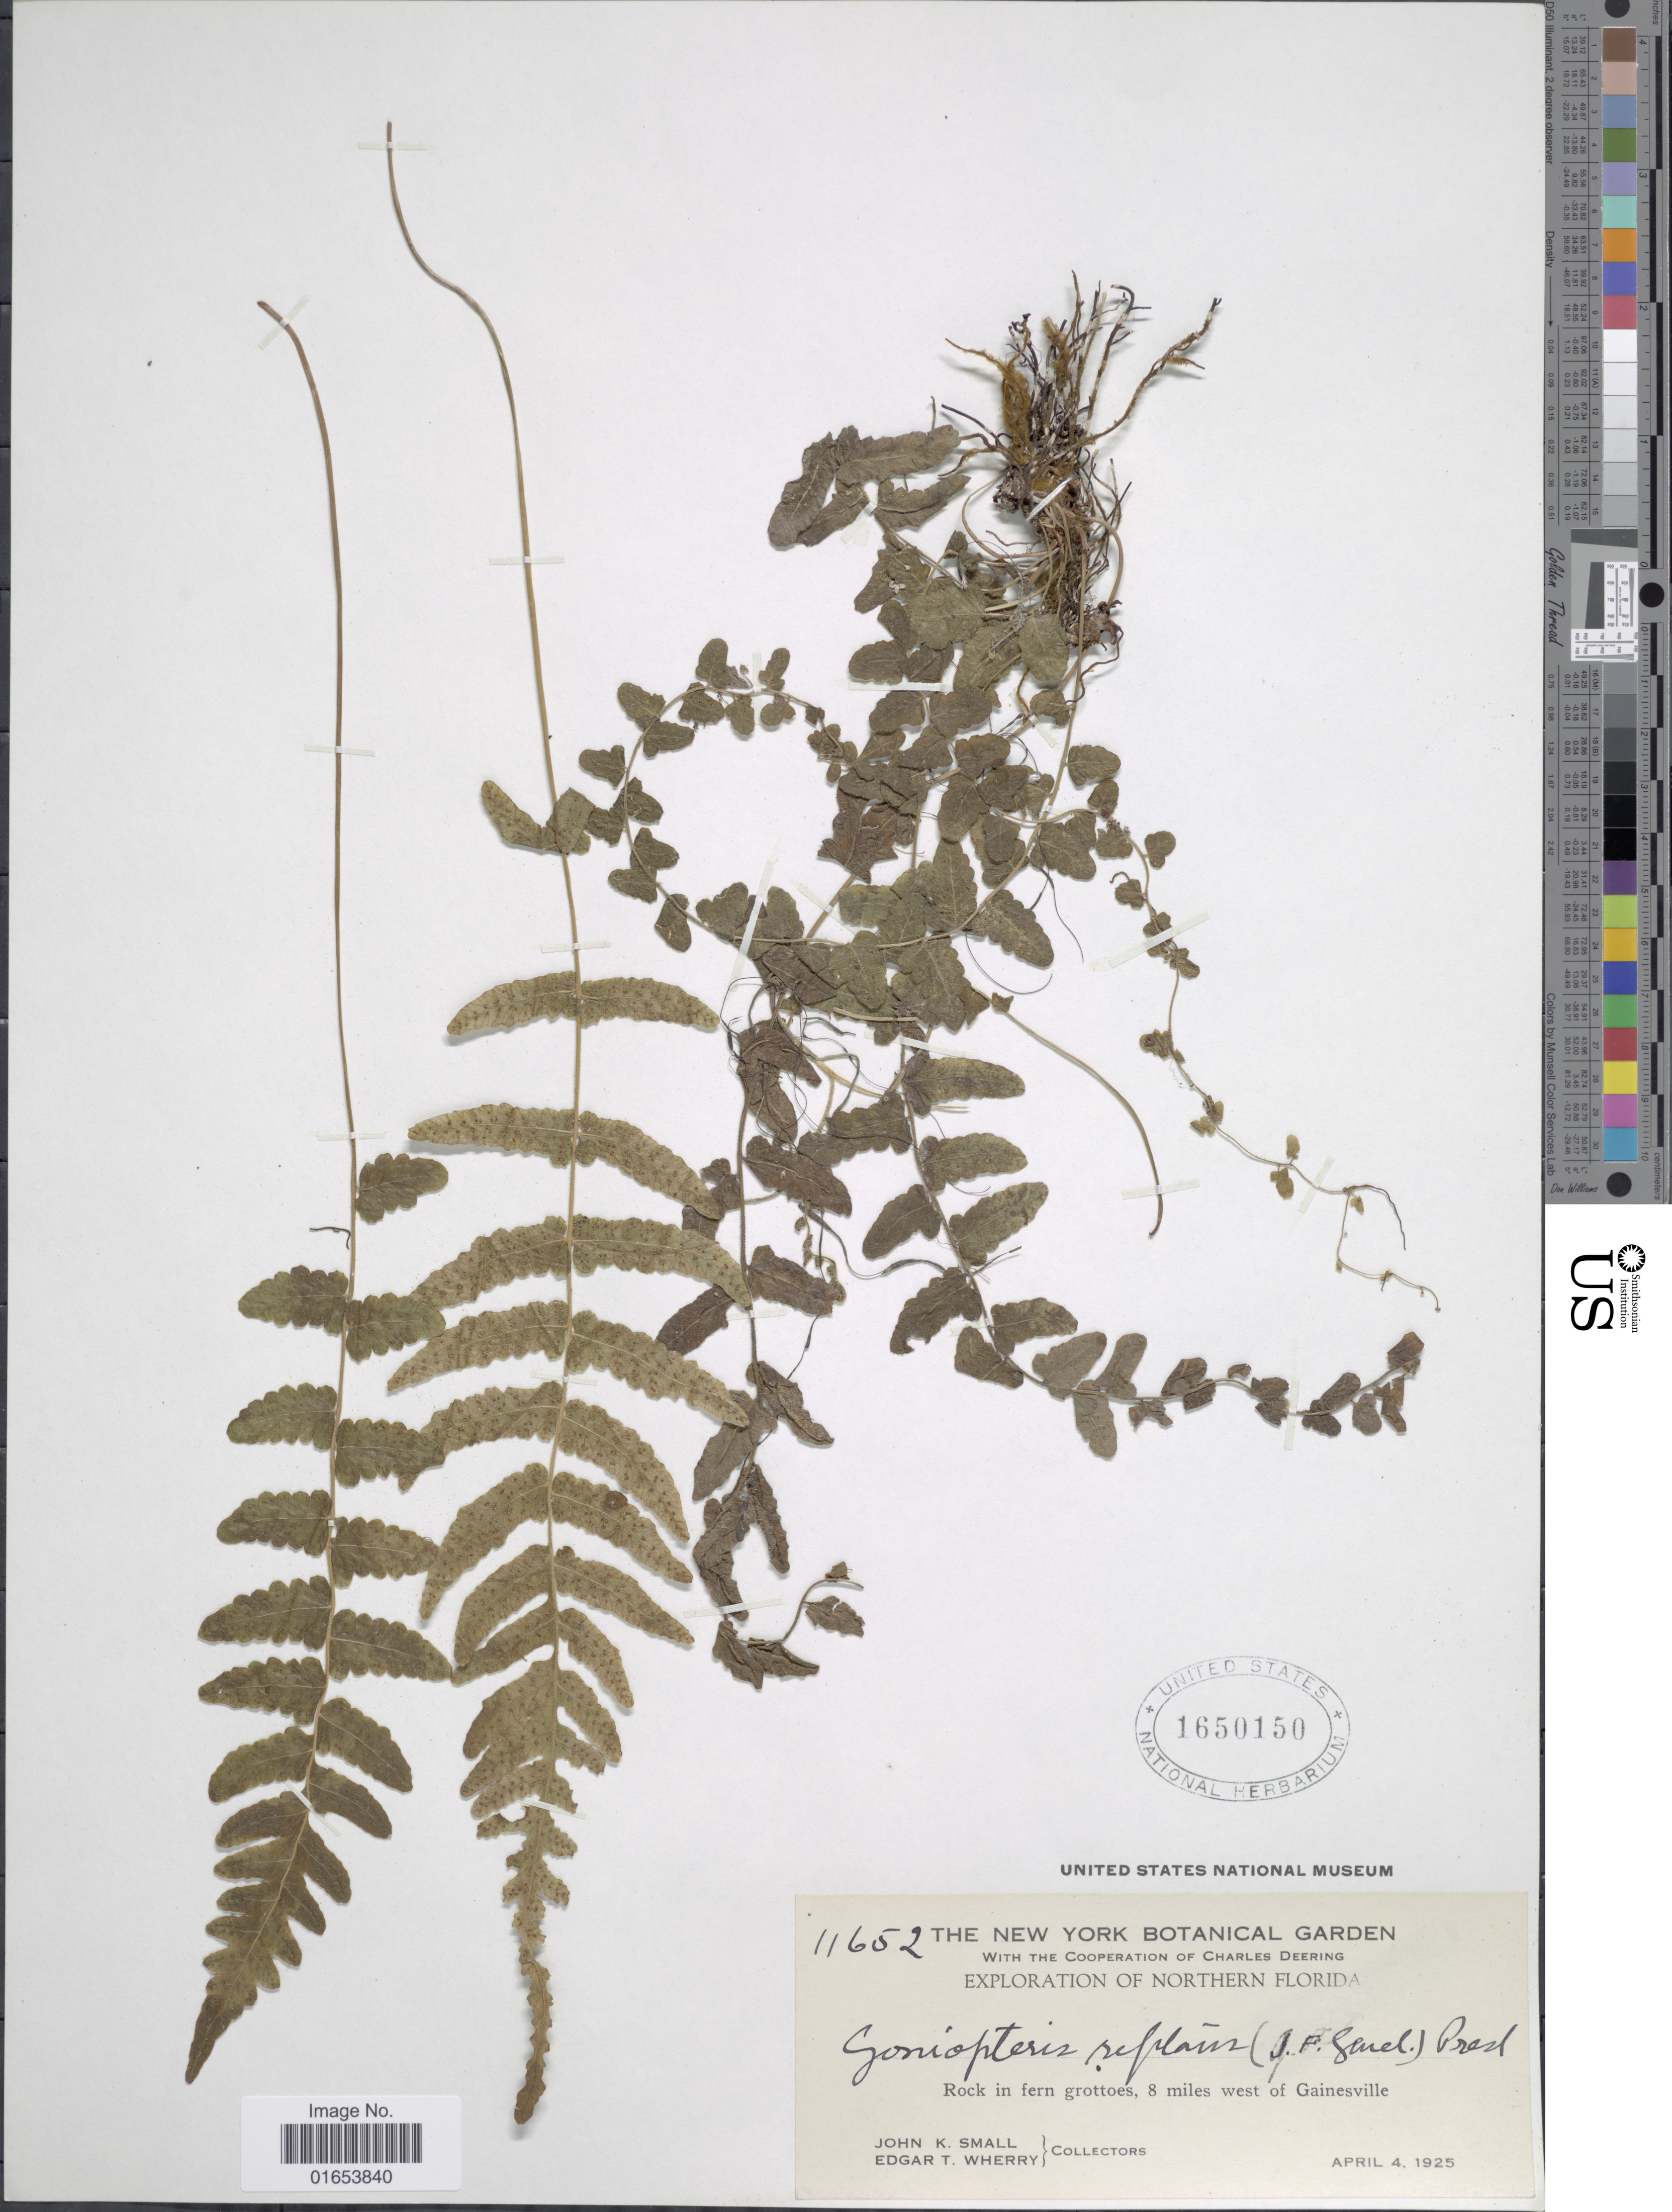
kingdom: Plantae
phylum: Tracheophyta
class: Polypodiopsida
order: Polypodiales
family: Thelypteridaceae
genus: Goniopteris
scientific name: Goniopteris reptans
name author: (J.F. Gmel.) C. Presl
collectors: J. K. Small & E. T. Wherry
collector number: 11652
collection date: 1925-04-04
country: United States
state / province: Florida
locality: Northern Florida, rock in fern grottoes, 8 miles west of Gainesville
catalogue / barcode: US 1650150